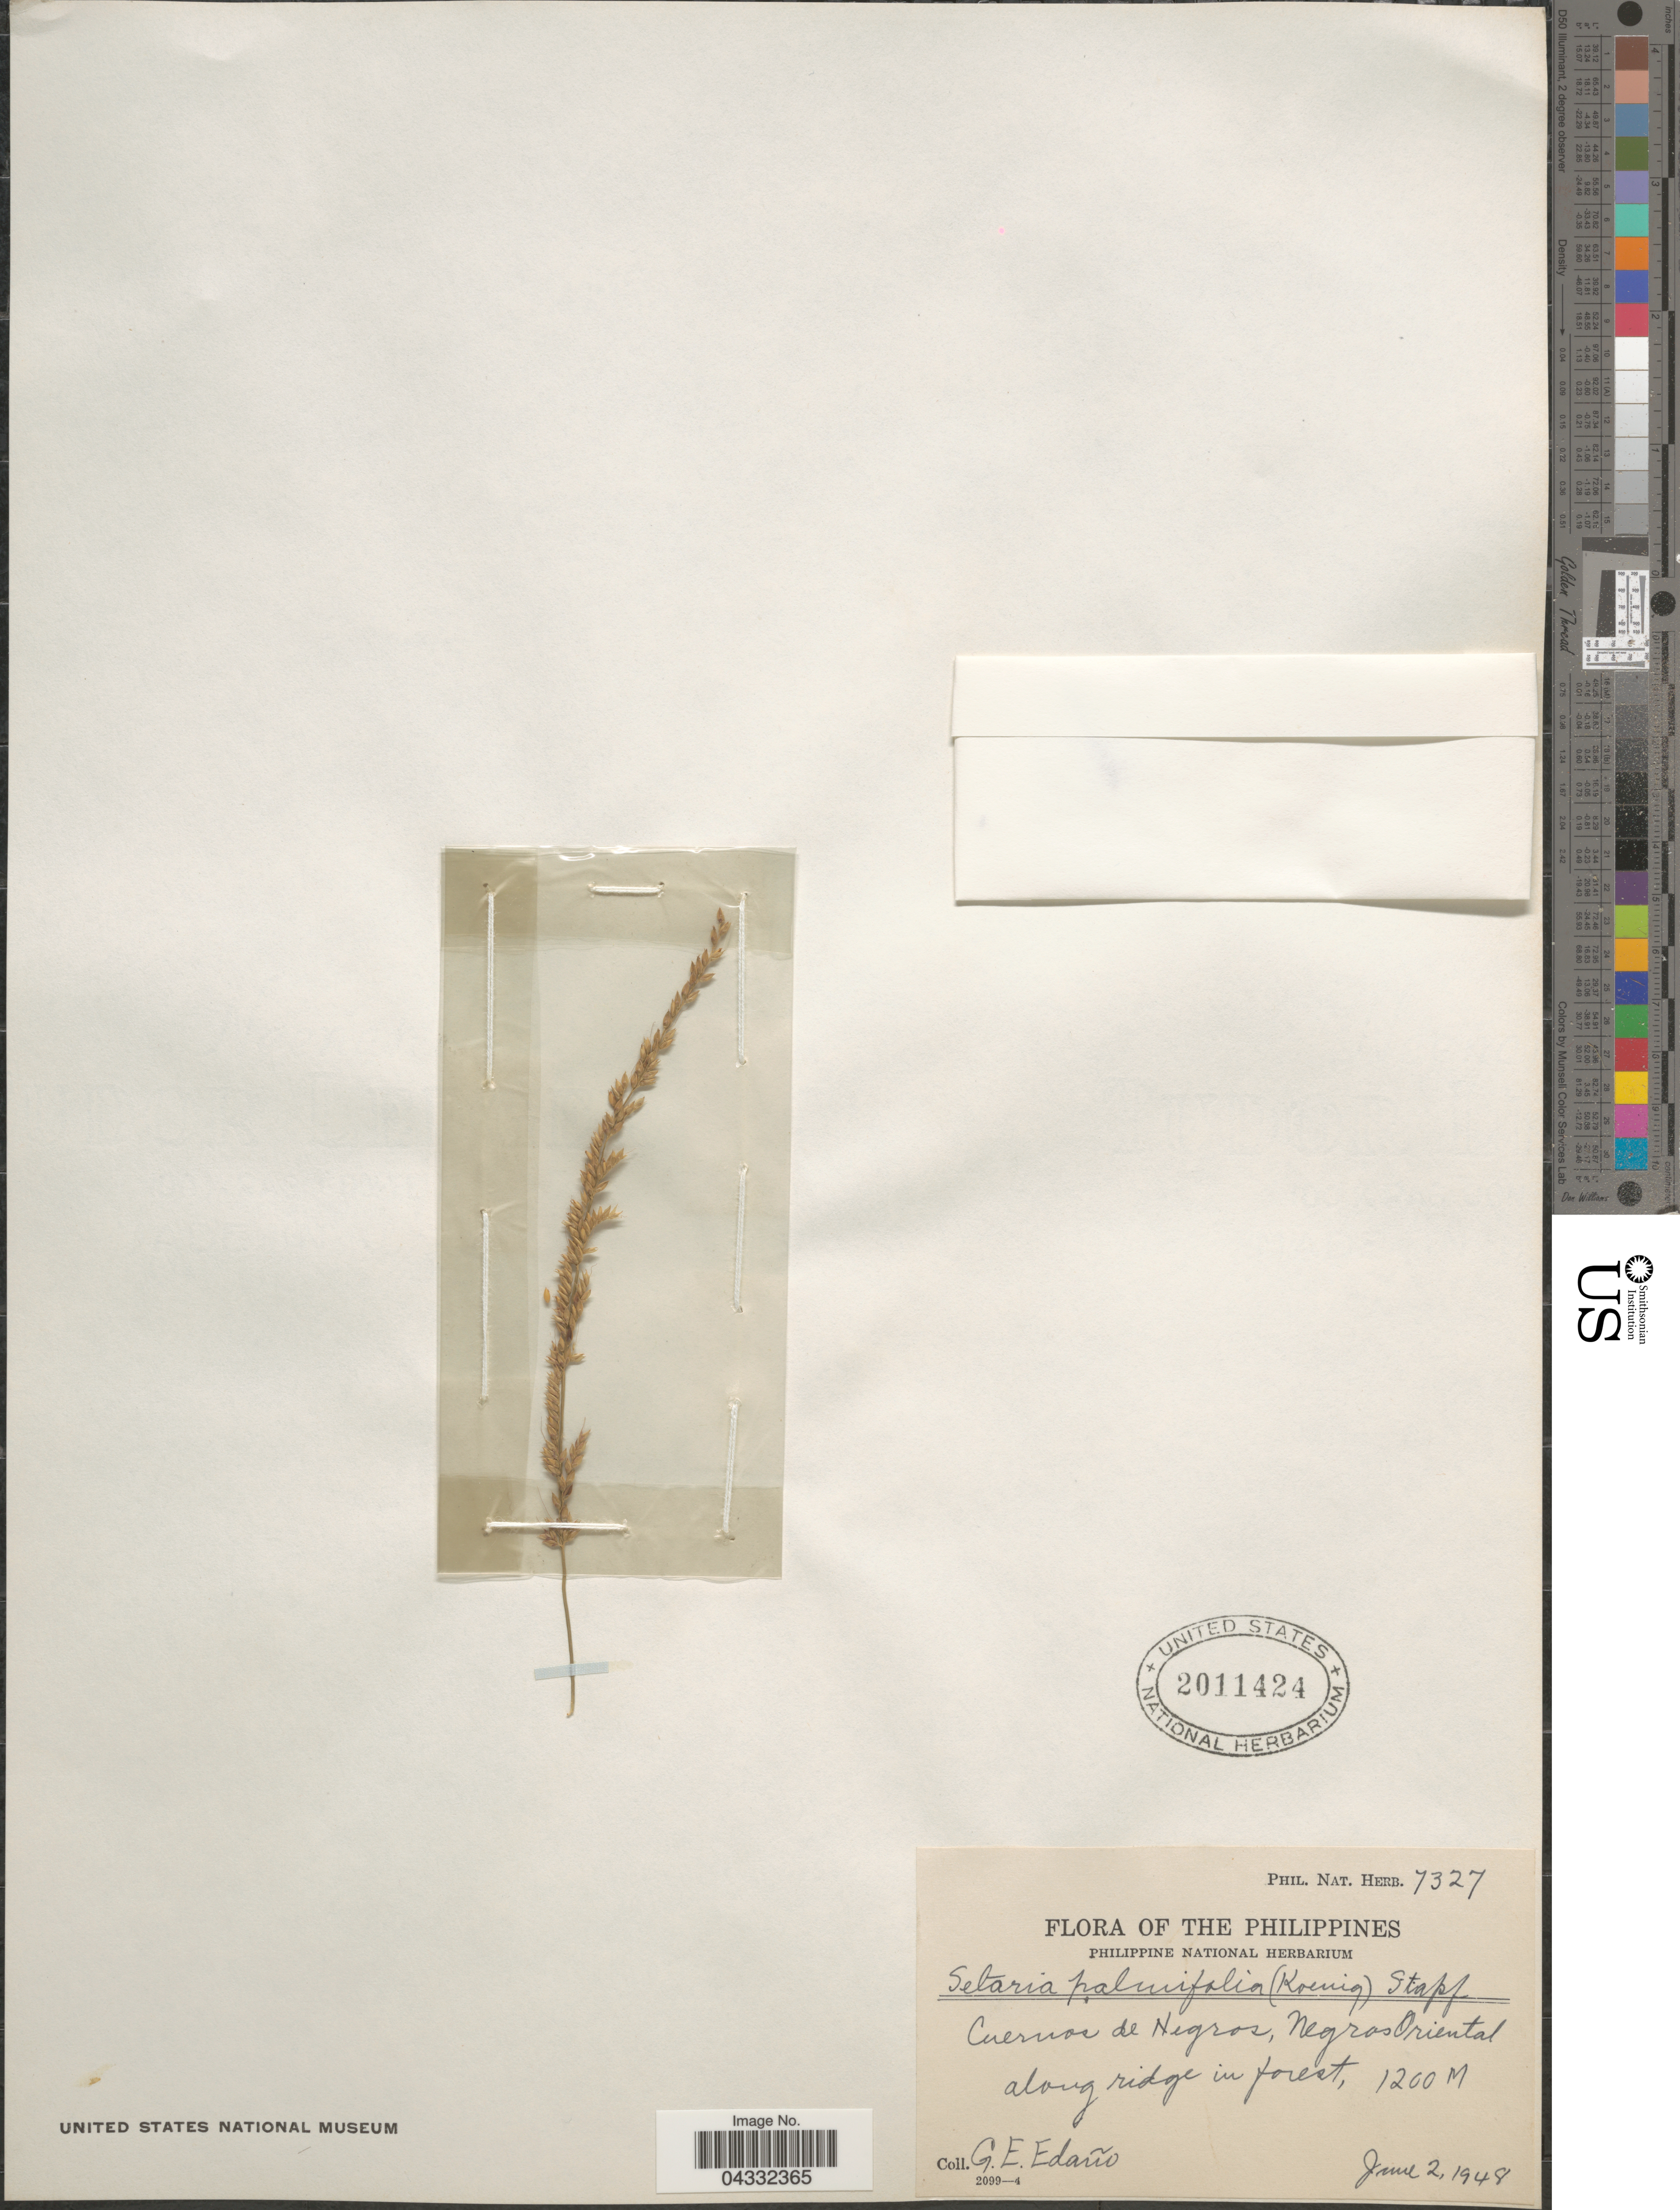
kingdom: Plantae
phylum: Tracheophyta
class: Liliopsida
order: Poales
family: Poaceae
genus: Setaria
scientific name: Setaria palmifolia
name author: (J. Koenig) Stapf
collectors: G. E. Edaño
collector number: Phil. Nat. Herb. 7327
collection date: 1948-06-02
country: Philippines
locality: Cuernos de Negros, Negros Oriental along ridge in forest.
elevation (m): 1200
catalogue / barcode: US 2011424